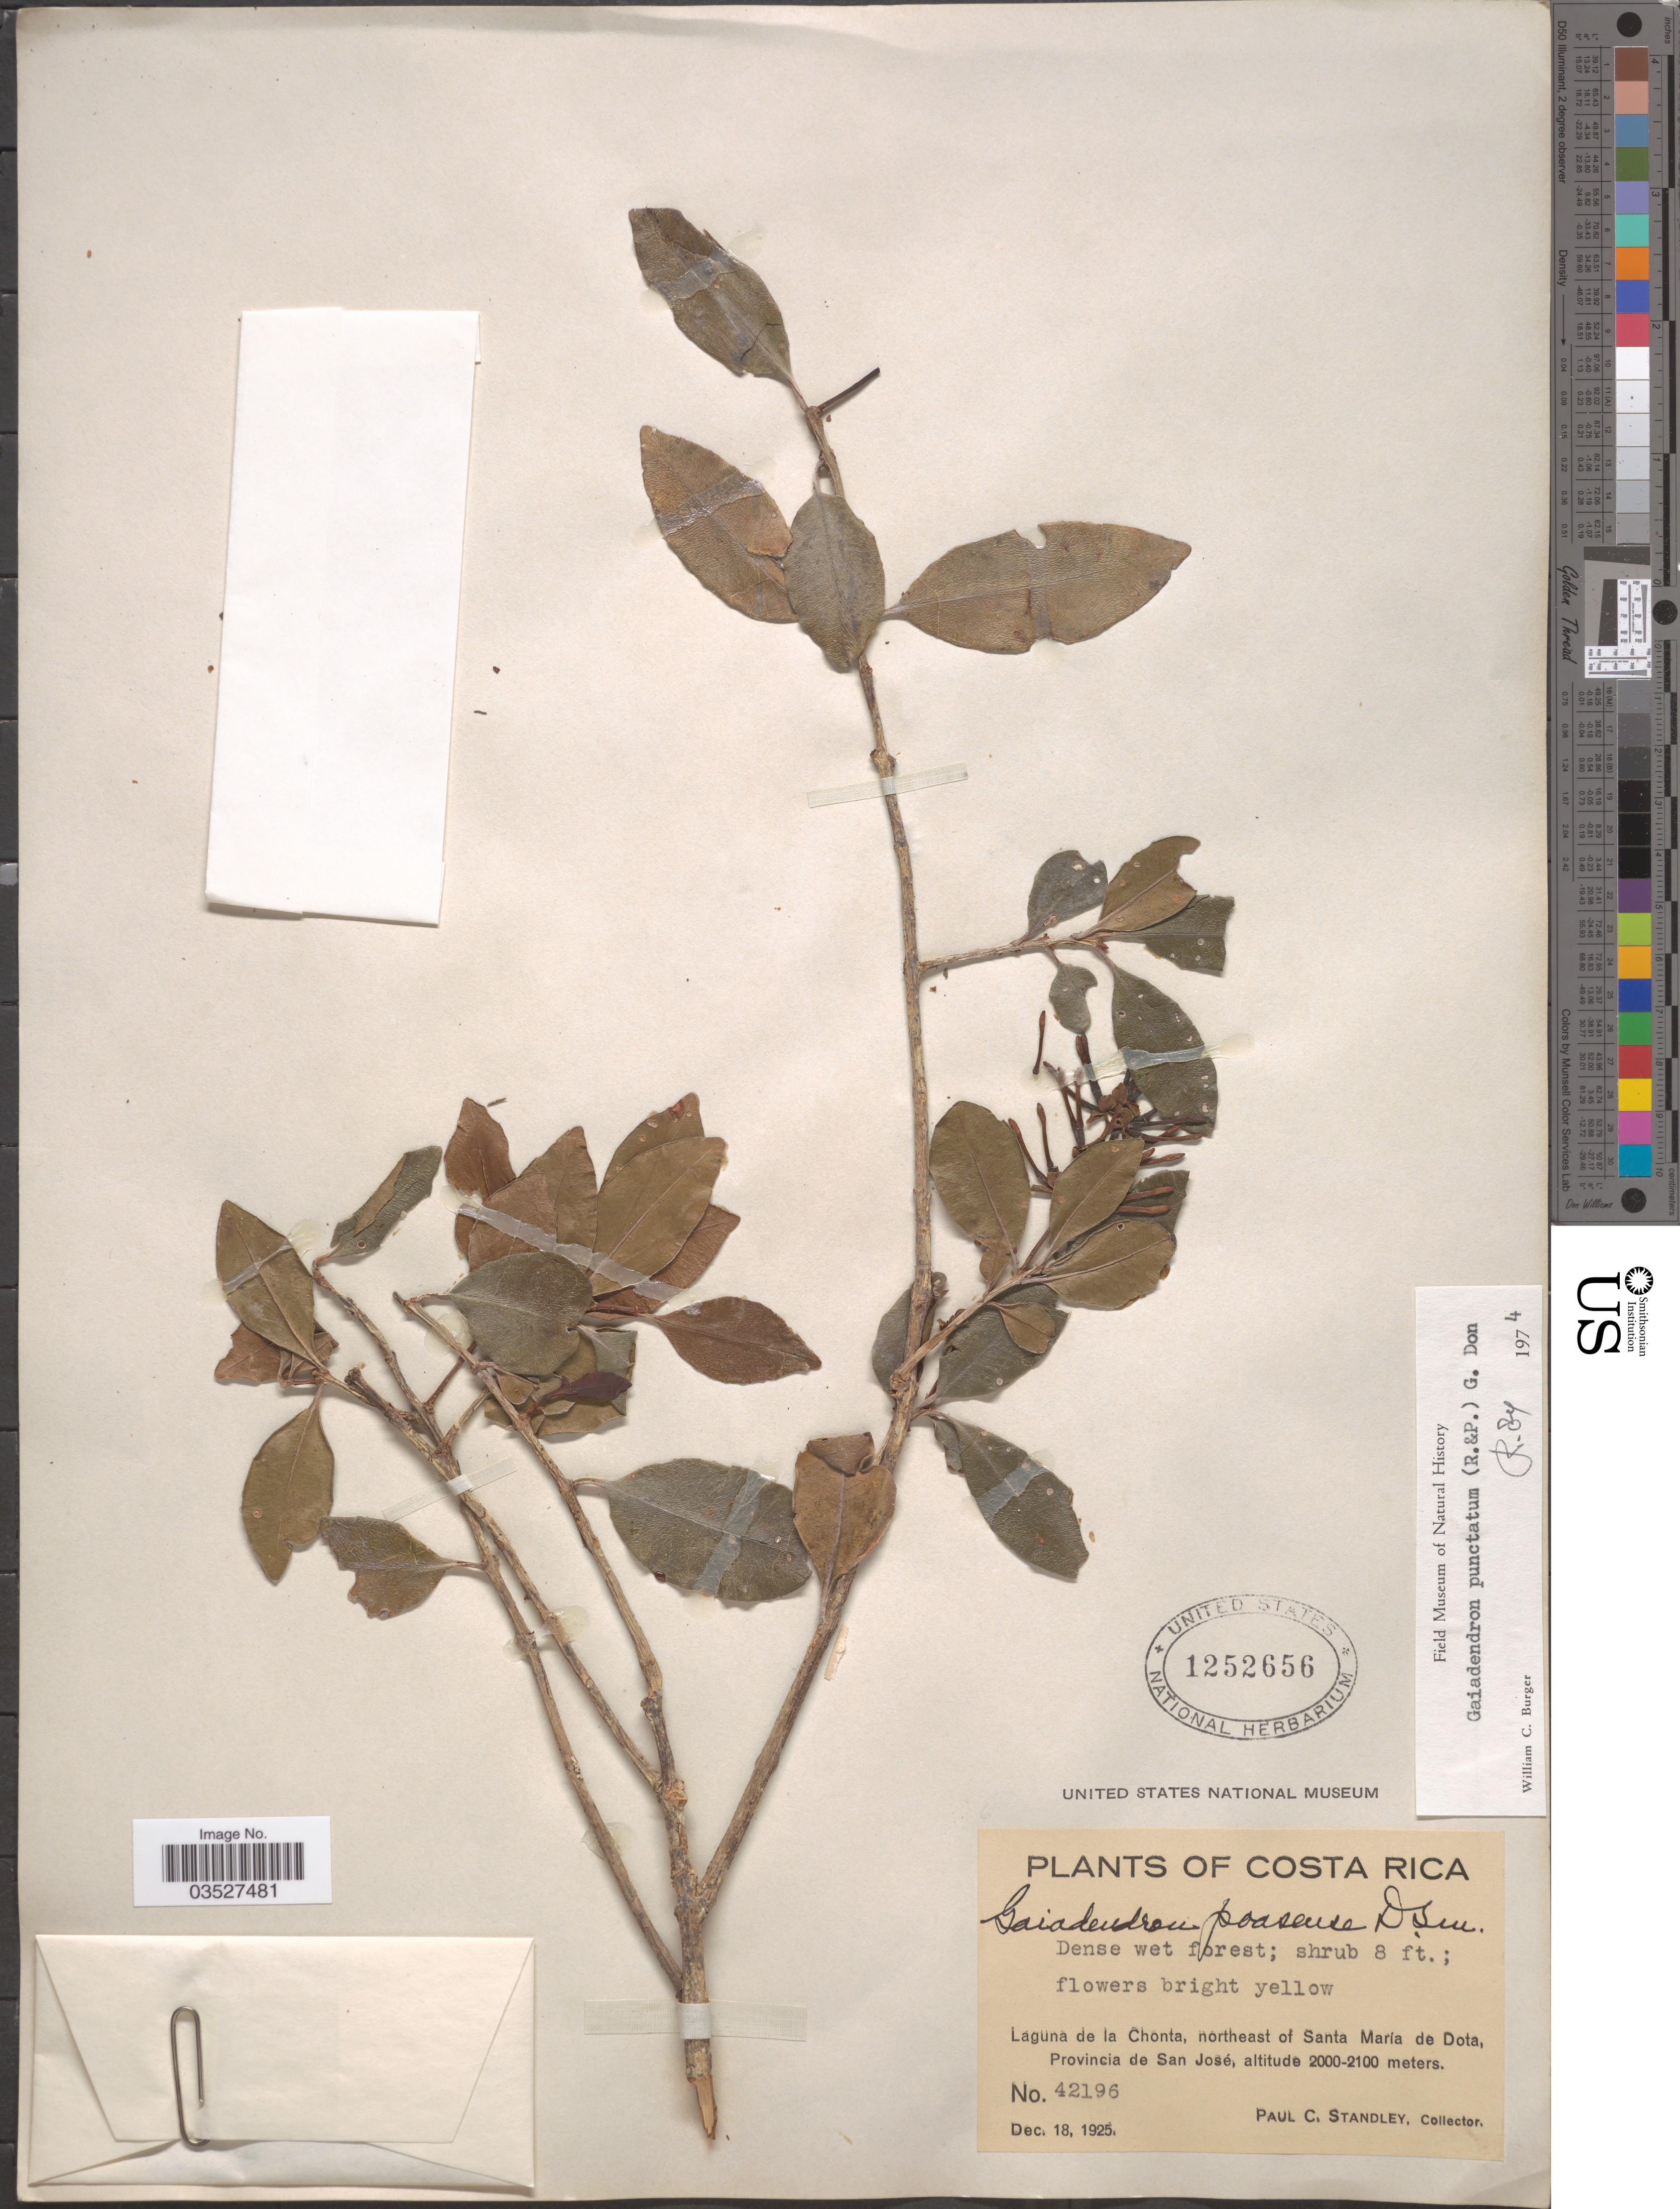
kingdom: Plantae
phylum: Tracheophyta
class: Magnoliopsida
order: Santalales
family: Loranthaceae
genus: Gaiadendron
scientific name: Gaiadendron punctatum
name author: (Ruiz & Pav.) G. Don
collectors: P. C. Standley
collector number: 42196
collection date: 1925-12-18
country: Costa Rica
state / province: San José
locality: Laguna de la Chonta, northeast of Santa María de Dota.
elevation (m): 2000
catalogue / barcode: US 1252656